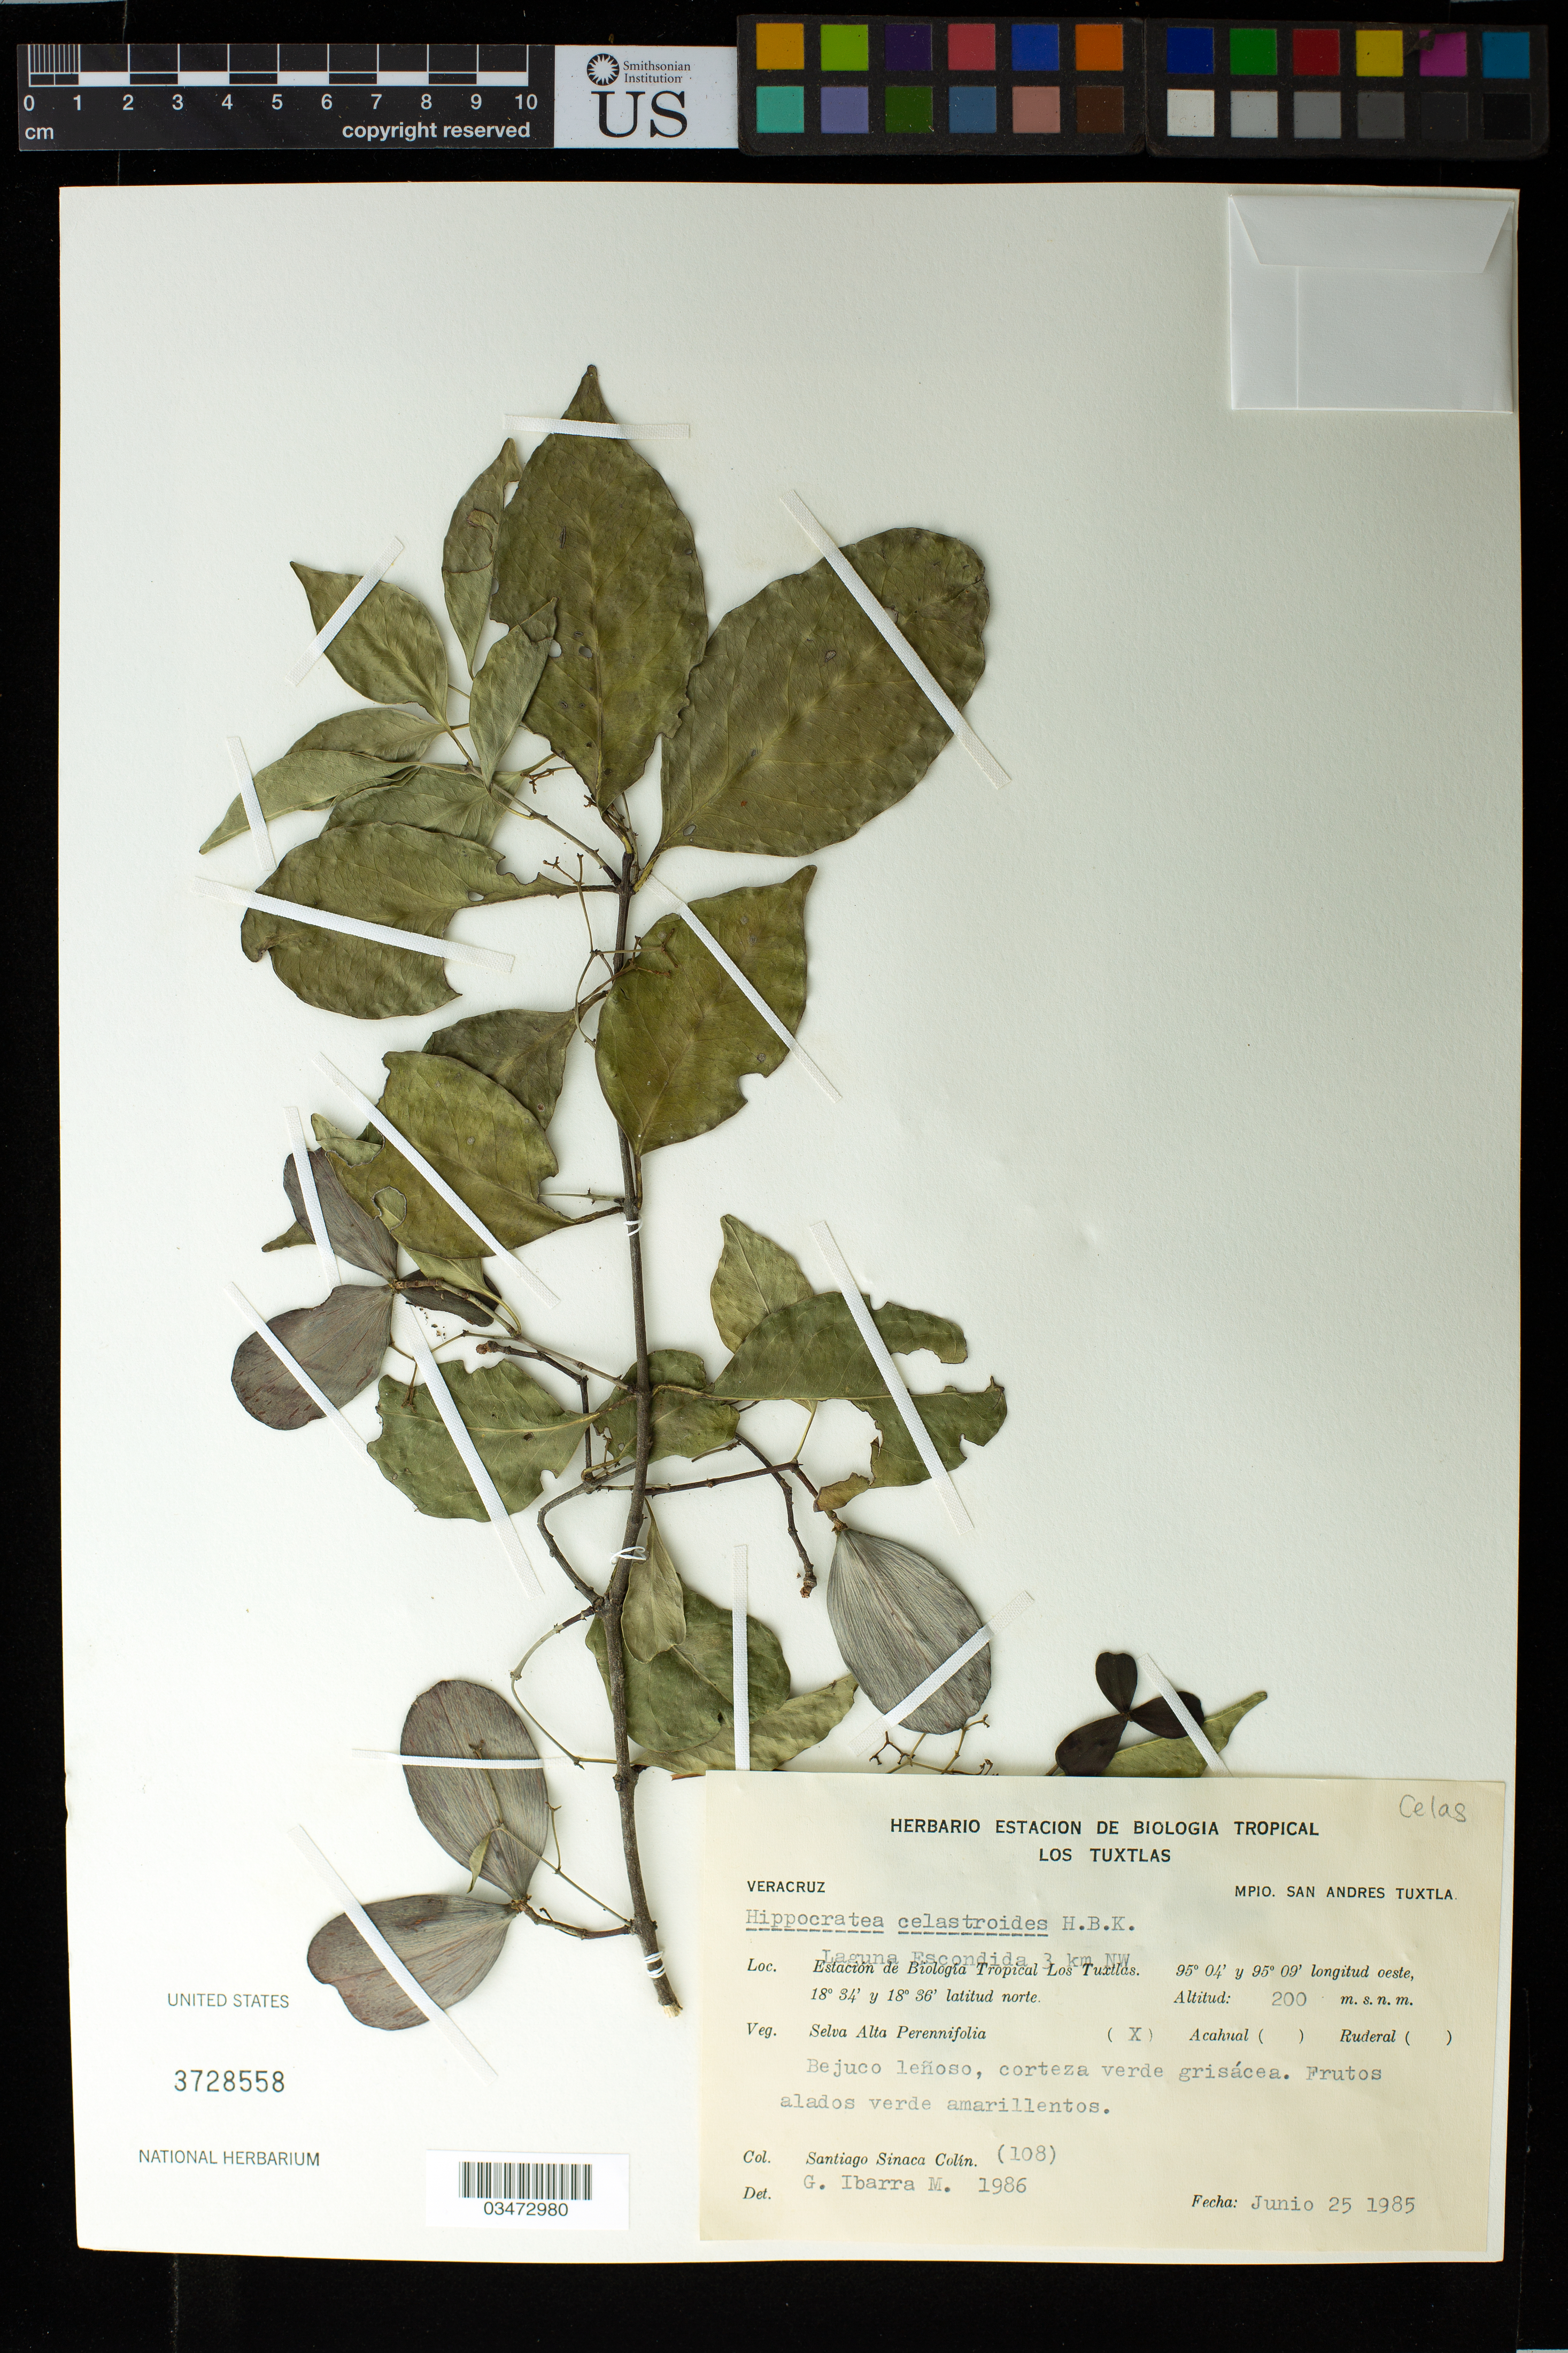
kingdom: Plantae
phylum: Tracheophyta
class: Magnoliopsida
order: Celastrales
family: Celastraceae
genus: Hippocratea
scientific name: Hippocratea celastroides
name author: Kunth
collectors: S. Sinaca-Colin & G. Ibarra M.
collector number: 1986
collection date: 1985-06-25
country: Mexico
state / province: Veracruz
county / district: San Andres Tuxtla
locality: Estacion de Biologia Tropical Los Tuxtlas.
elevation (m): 200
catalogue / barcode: US 3728558